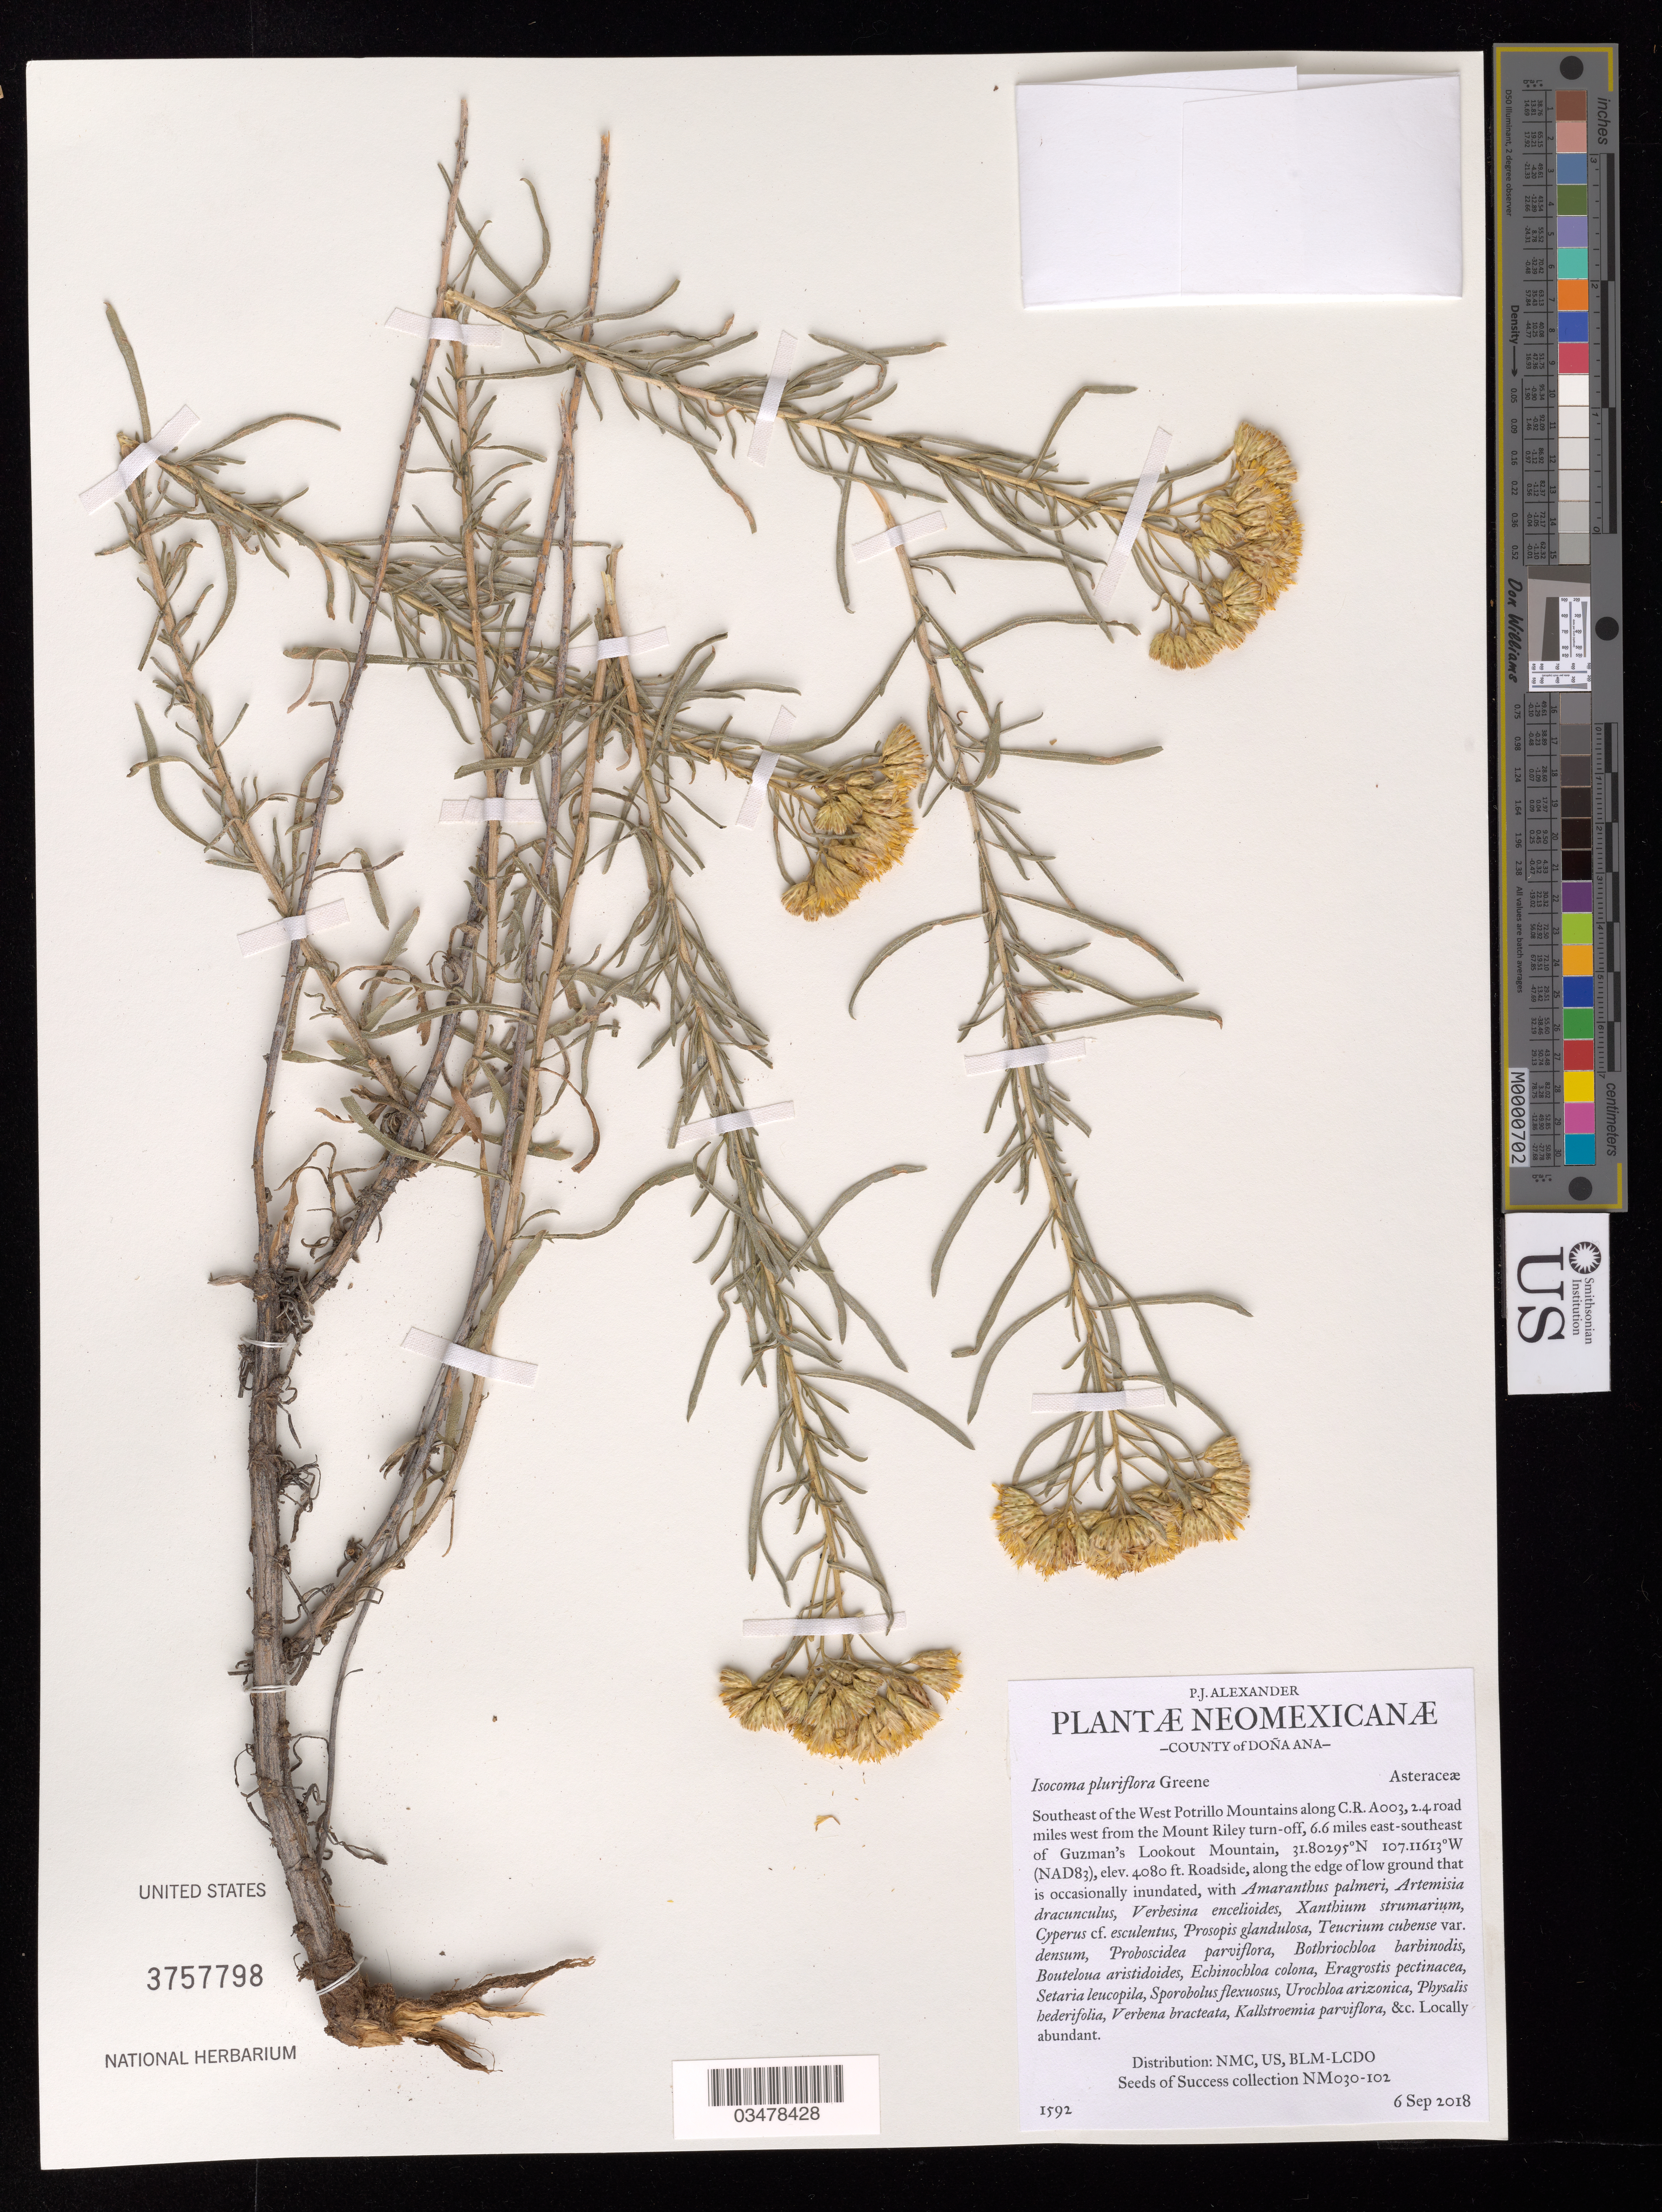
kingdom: Plantae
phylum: Tracheophyta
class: Magnoliopsida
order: Asterales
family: Asteraceae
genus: Isocoma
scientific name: Isocoma pluriflora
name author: (Torr. & A. Gray) Greene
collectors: P. Alexander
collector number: NM030-102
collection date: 2018-09-06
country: United States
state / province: New Mexico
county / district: Dona Ana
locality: Allotment 03039. West Potrillo Mtns, 6.6 mi. ESE of Guzman's Lookout Mtn.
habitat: Edge of low, wet ground; ecological site NM042XB018NM, Bottomland. WithAmaranthus palmeri, Artemisia dracunculus, Prosopis glandulosa, etc.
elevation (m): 1244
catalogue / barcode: US 3757798